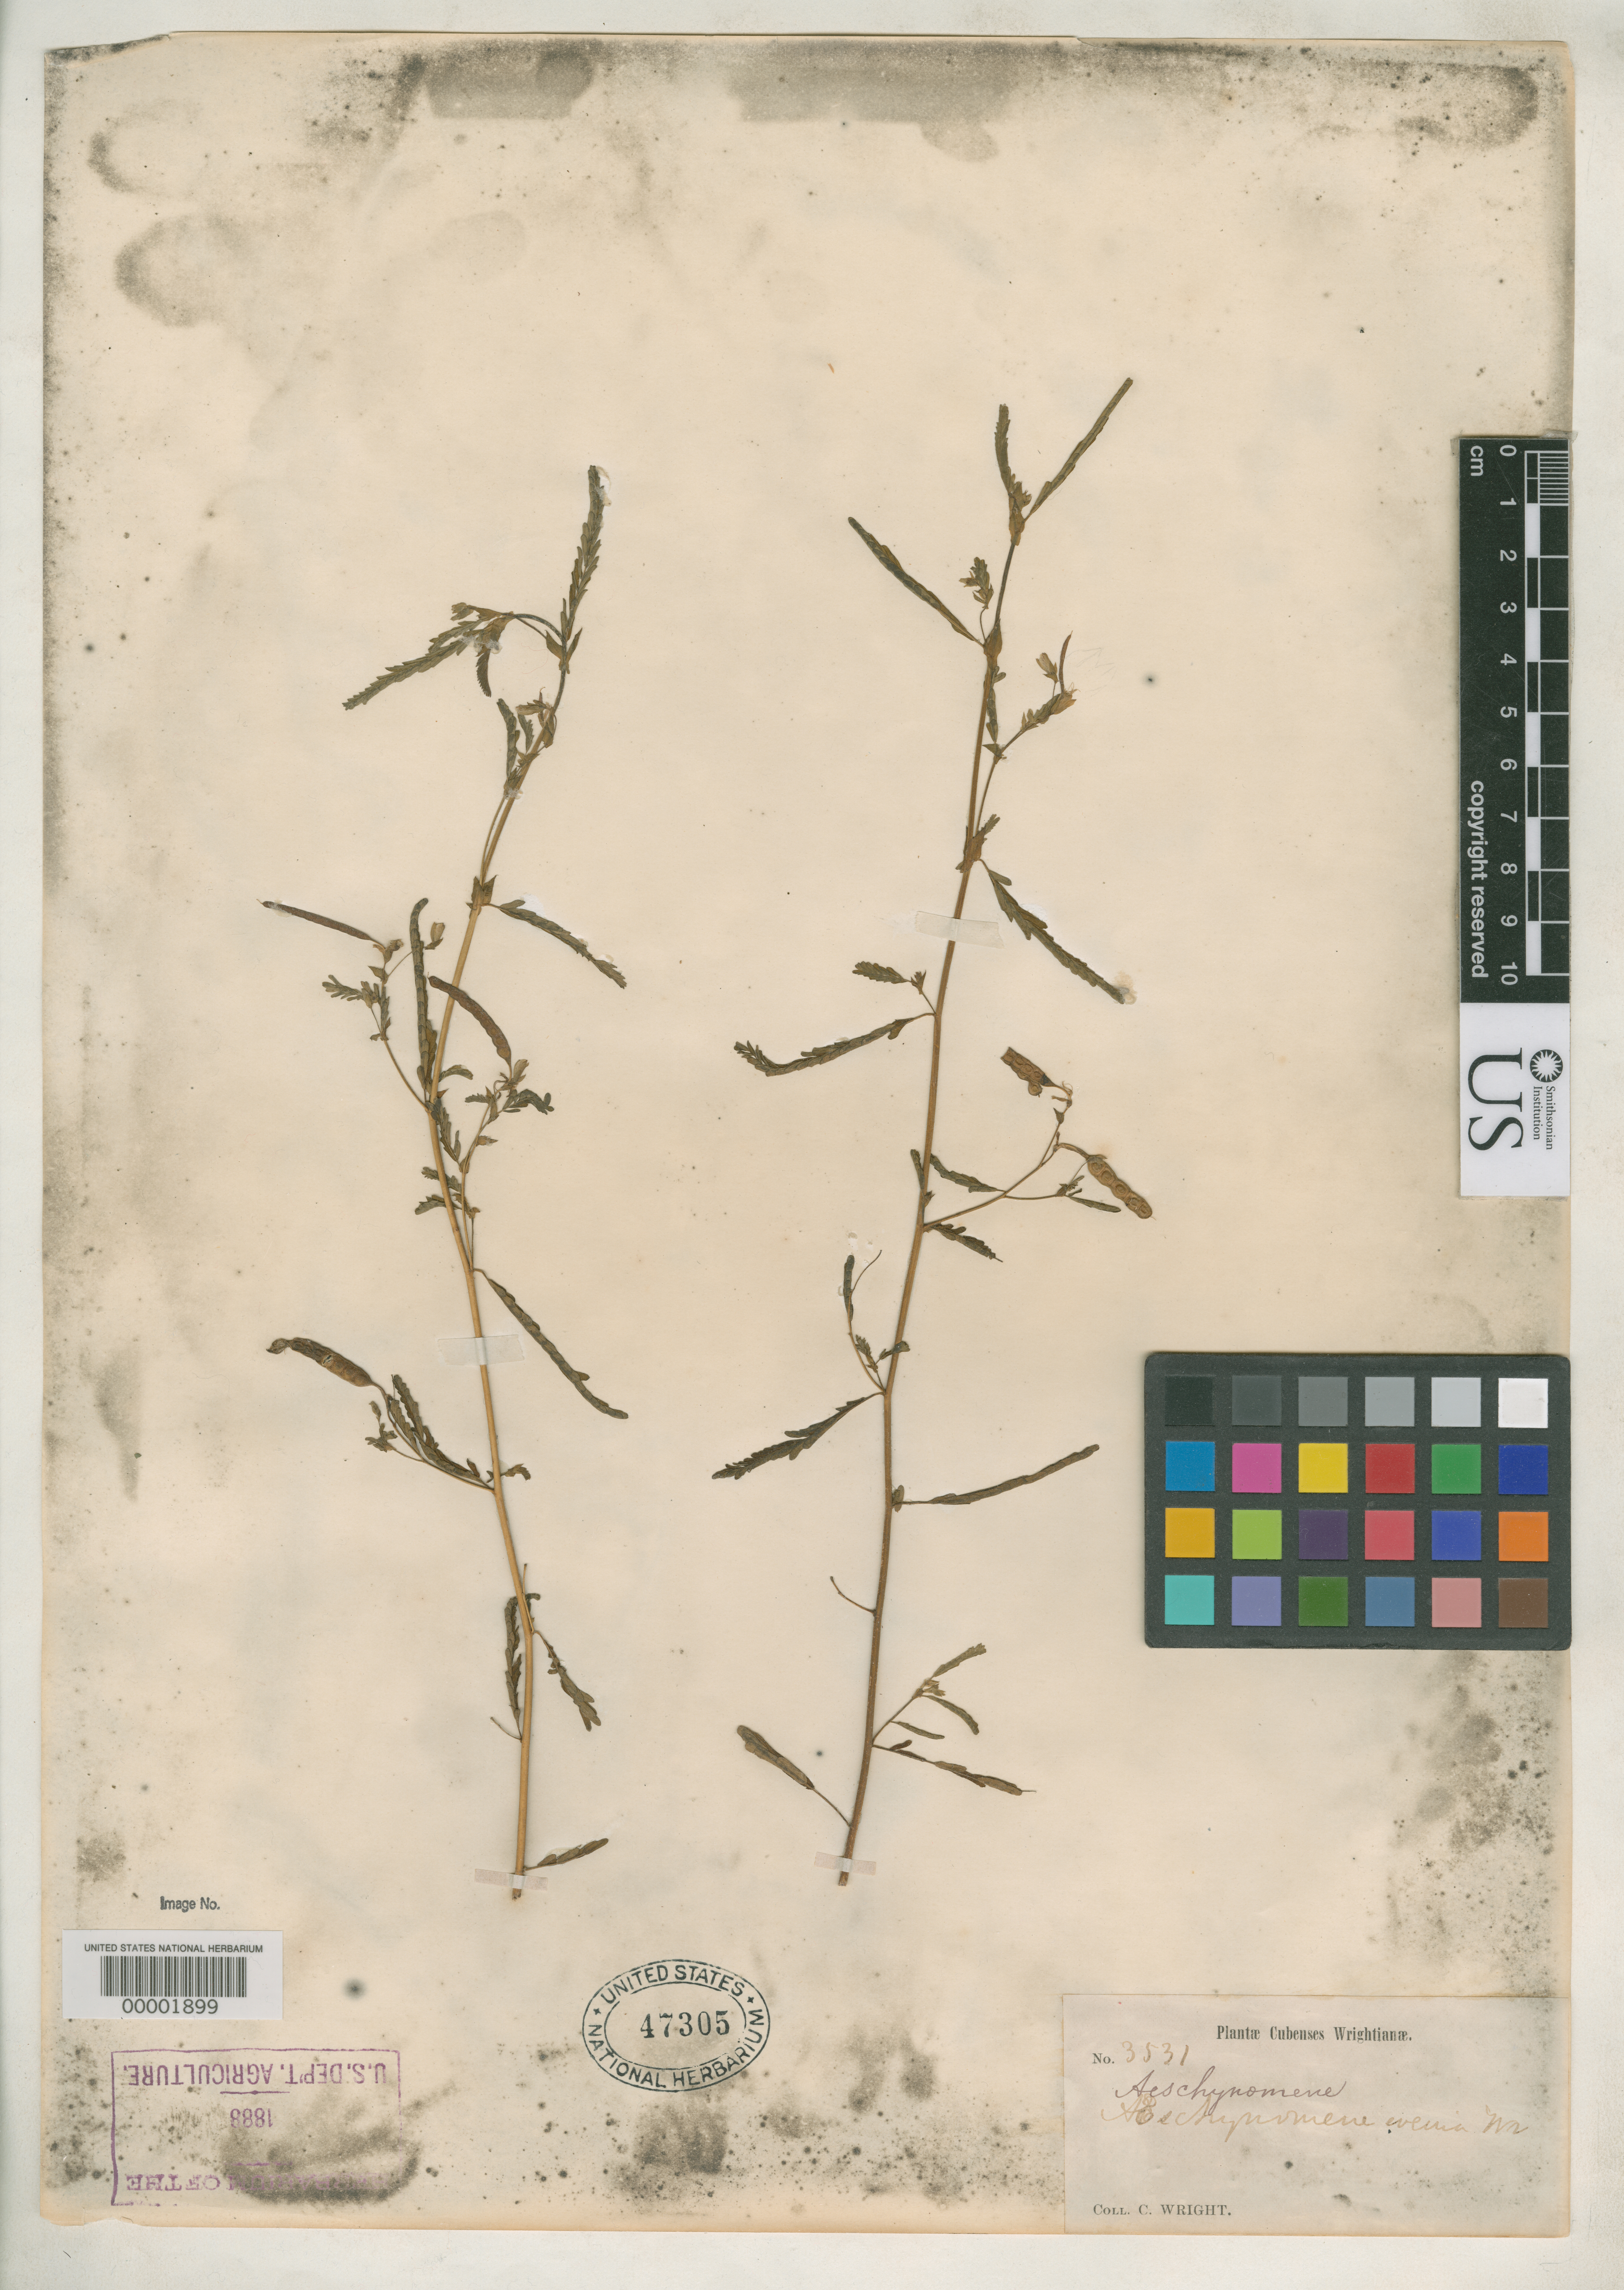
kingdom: Plantae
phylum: Tracheophyta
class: Magnoliopsida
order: Fabales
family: Fabaceae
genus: Aeschynomene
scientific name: Aeschynomene evenia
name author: C. Wright in Sauvalle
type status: Type Collection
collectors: C. Wright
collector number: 3531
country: Cuba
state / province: Pinar del Río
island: Greater Antilles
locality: San Cristobal, Chirigota.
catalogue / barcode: US 47305